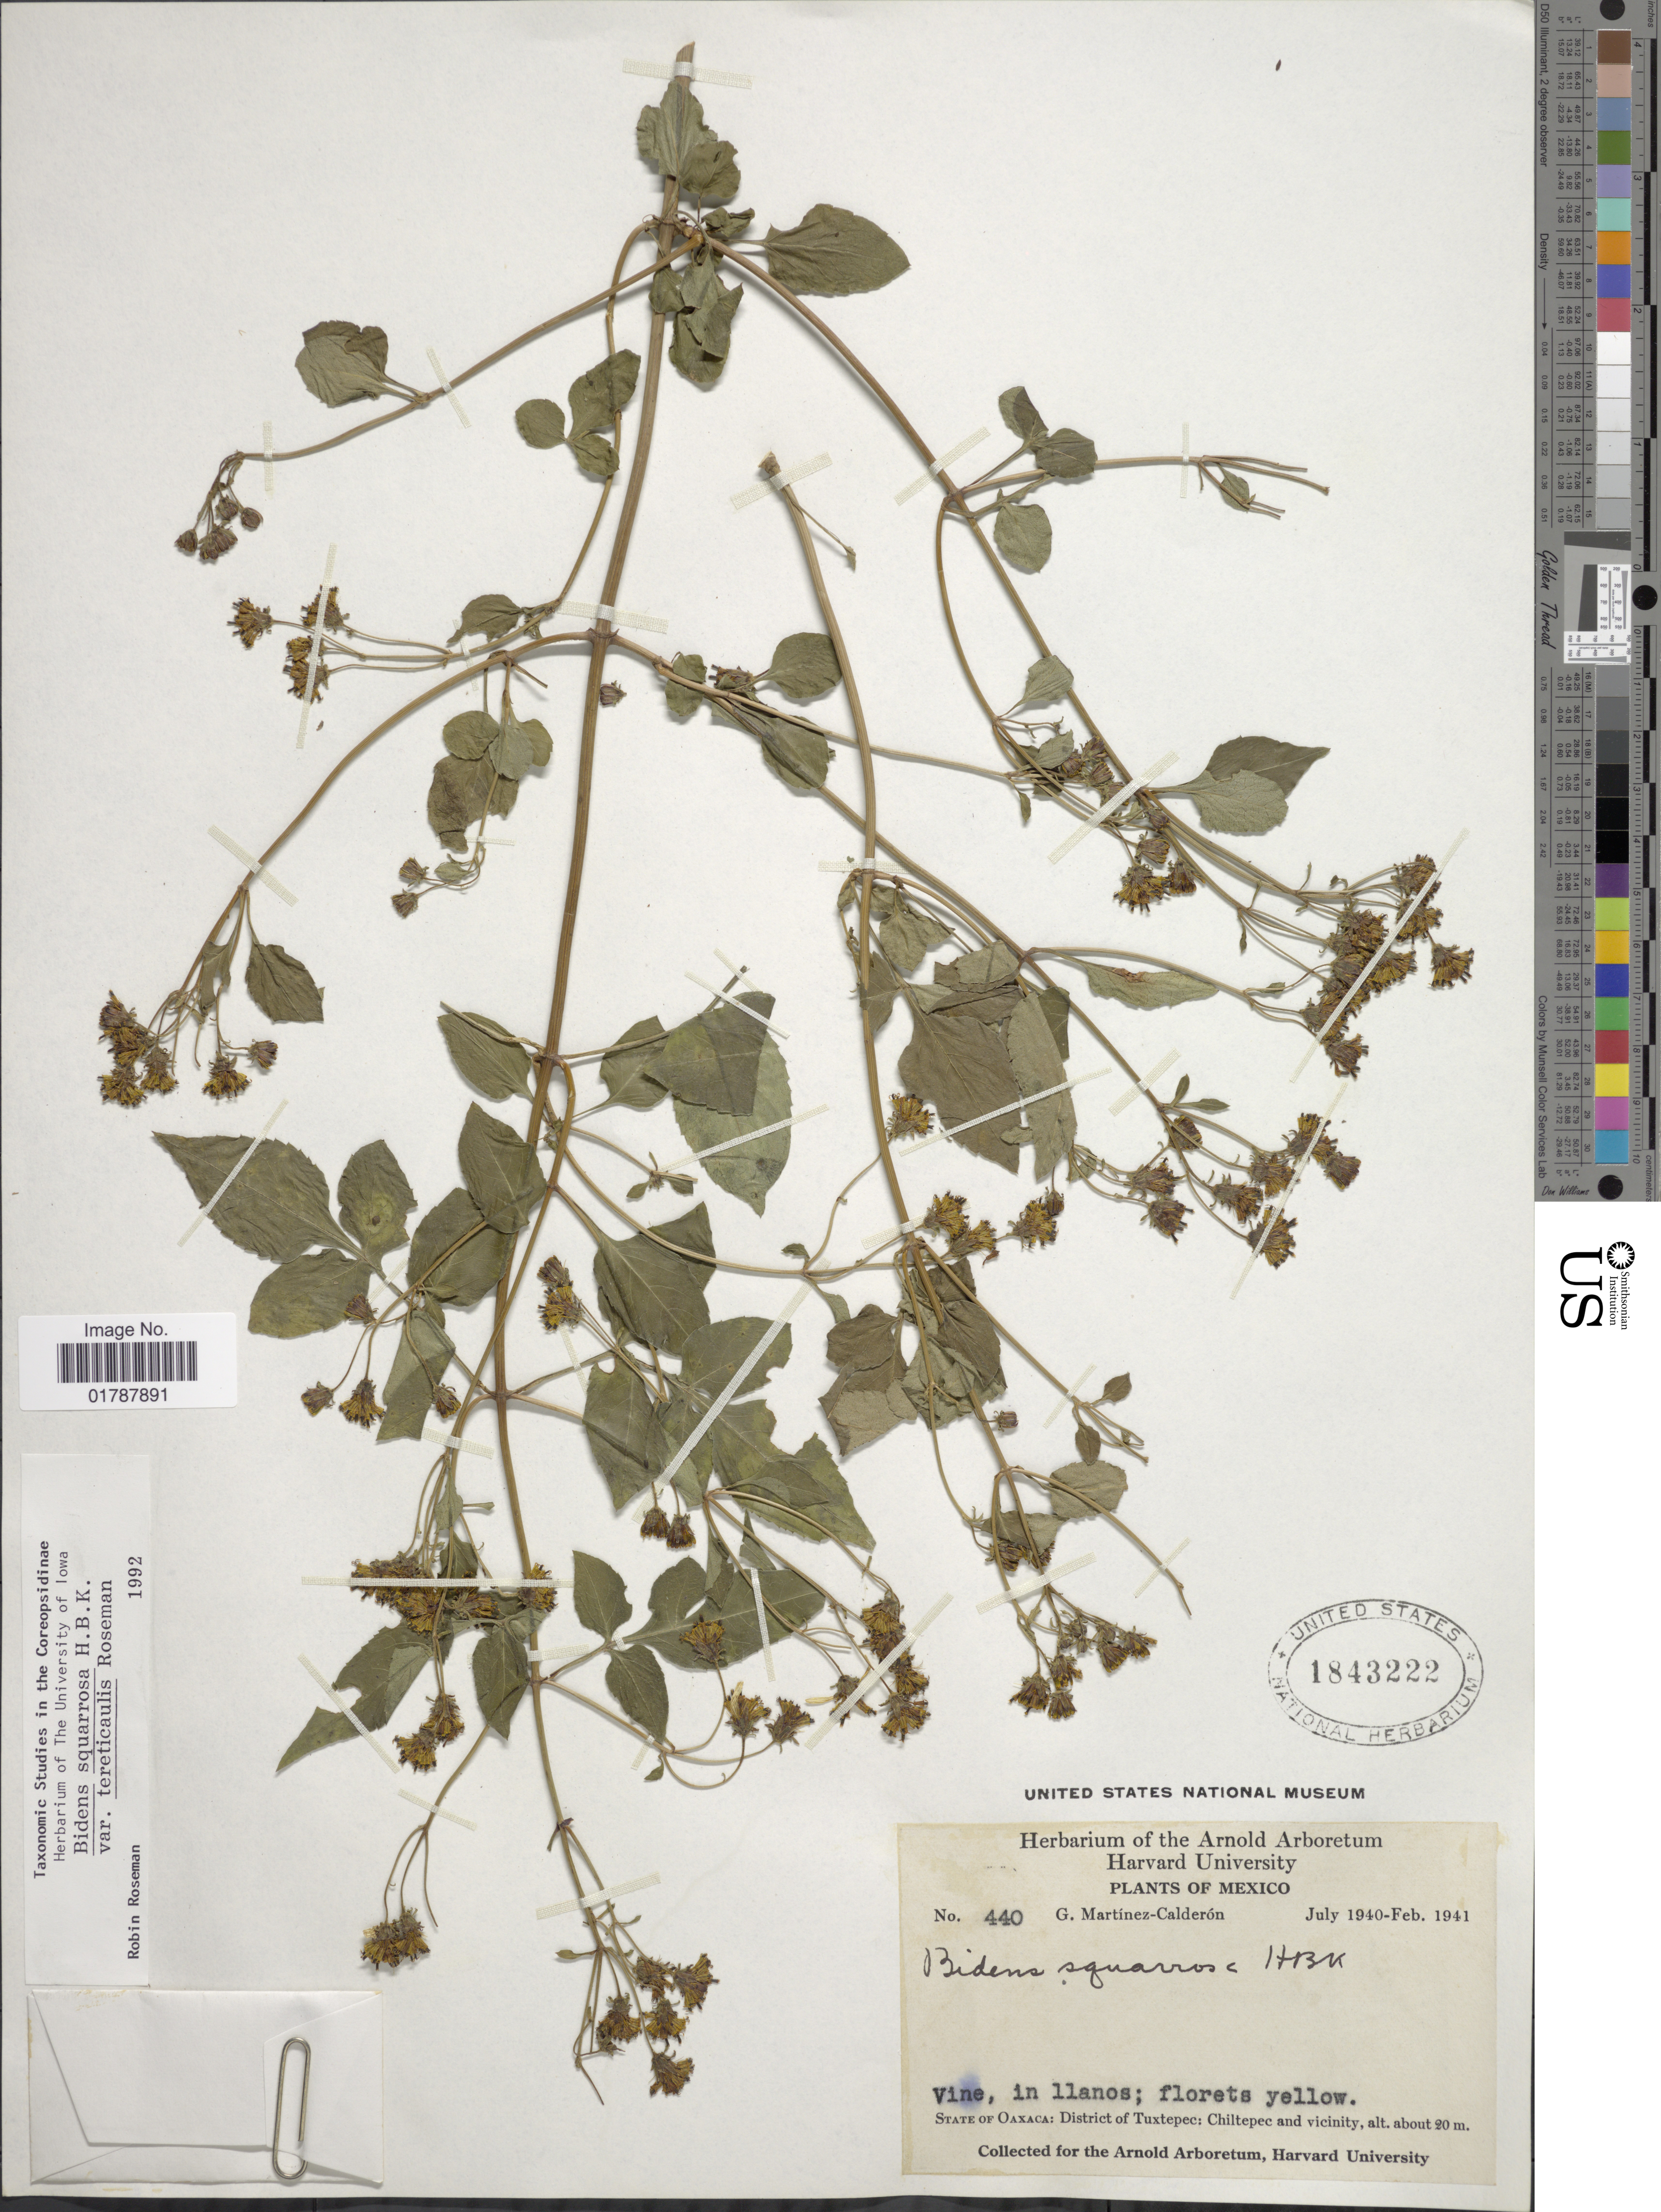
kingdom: Plantae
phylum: Tracheophyta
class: Magnoliopsida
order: Asterales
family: Asteraceae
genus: Bidens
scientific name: Bidens squarrosa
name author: Kunth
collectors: G. Martinez-C.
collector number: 440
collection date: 1940-07/1941-02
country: Mexico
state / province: Oaxaca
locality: State of Oaxaca: District of Tuxtepec: Chiltepec and vicinity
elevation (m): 20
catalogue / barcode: US 1843222